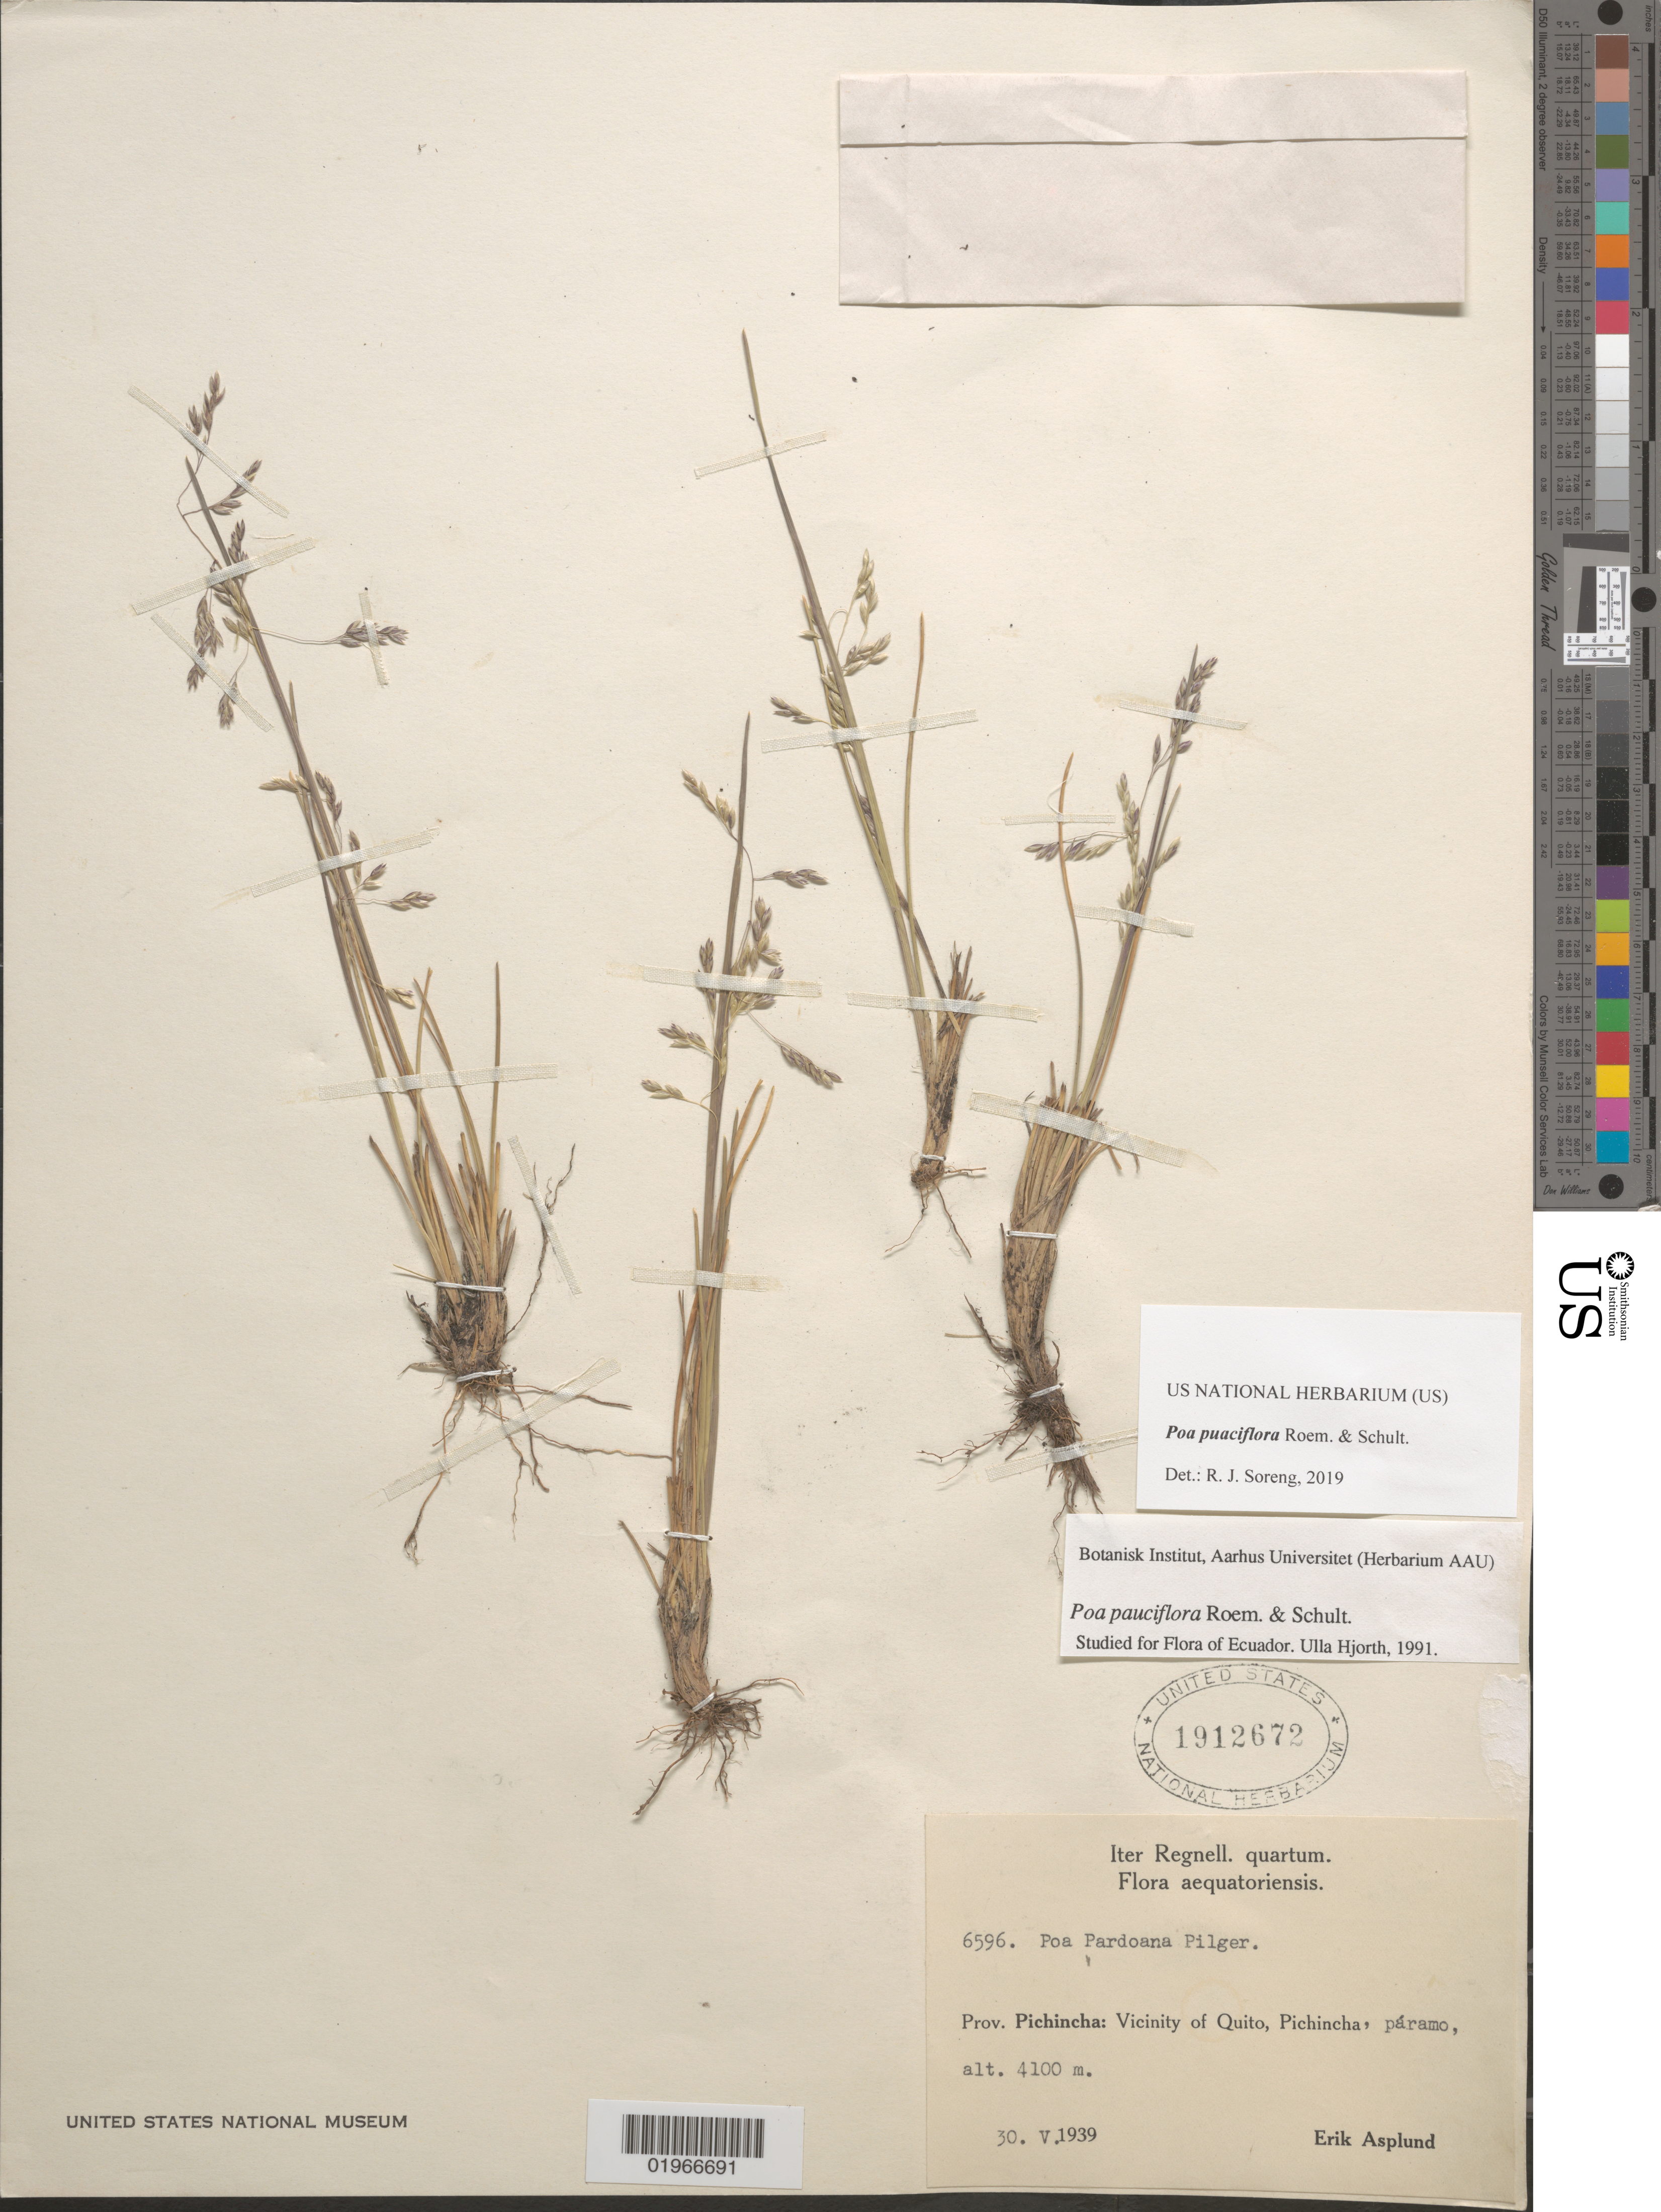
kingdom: Plantae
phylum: Tracheophyta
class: Liliopsida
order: Poales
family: Poaceae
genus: Poa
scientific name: Poa pauciflora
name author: Roem. & Schult.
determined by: Soreng, Robert J., Research Associate (BOT), Smithsonian Institution - National Museum of Natural History (UNITED STATES)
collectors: E. Asplund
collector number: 6596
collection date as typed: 30.V.1939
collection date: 1939-05-30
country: Ecuador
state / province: Pichincha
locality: Vicinity of Quito, Pichincha, páramo.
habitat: páramo.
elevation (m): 4100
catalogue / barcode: US 1912672